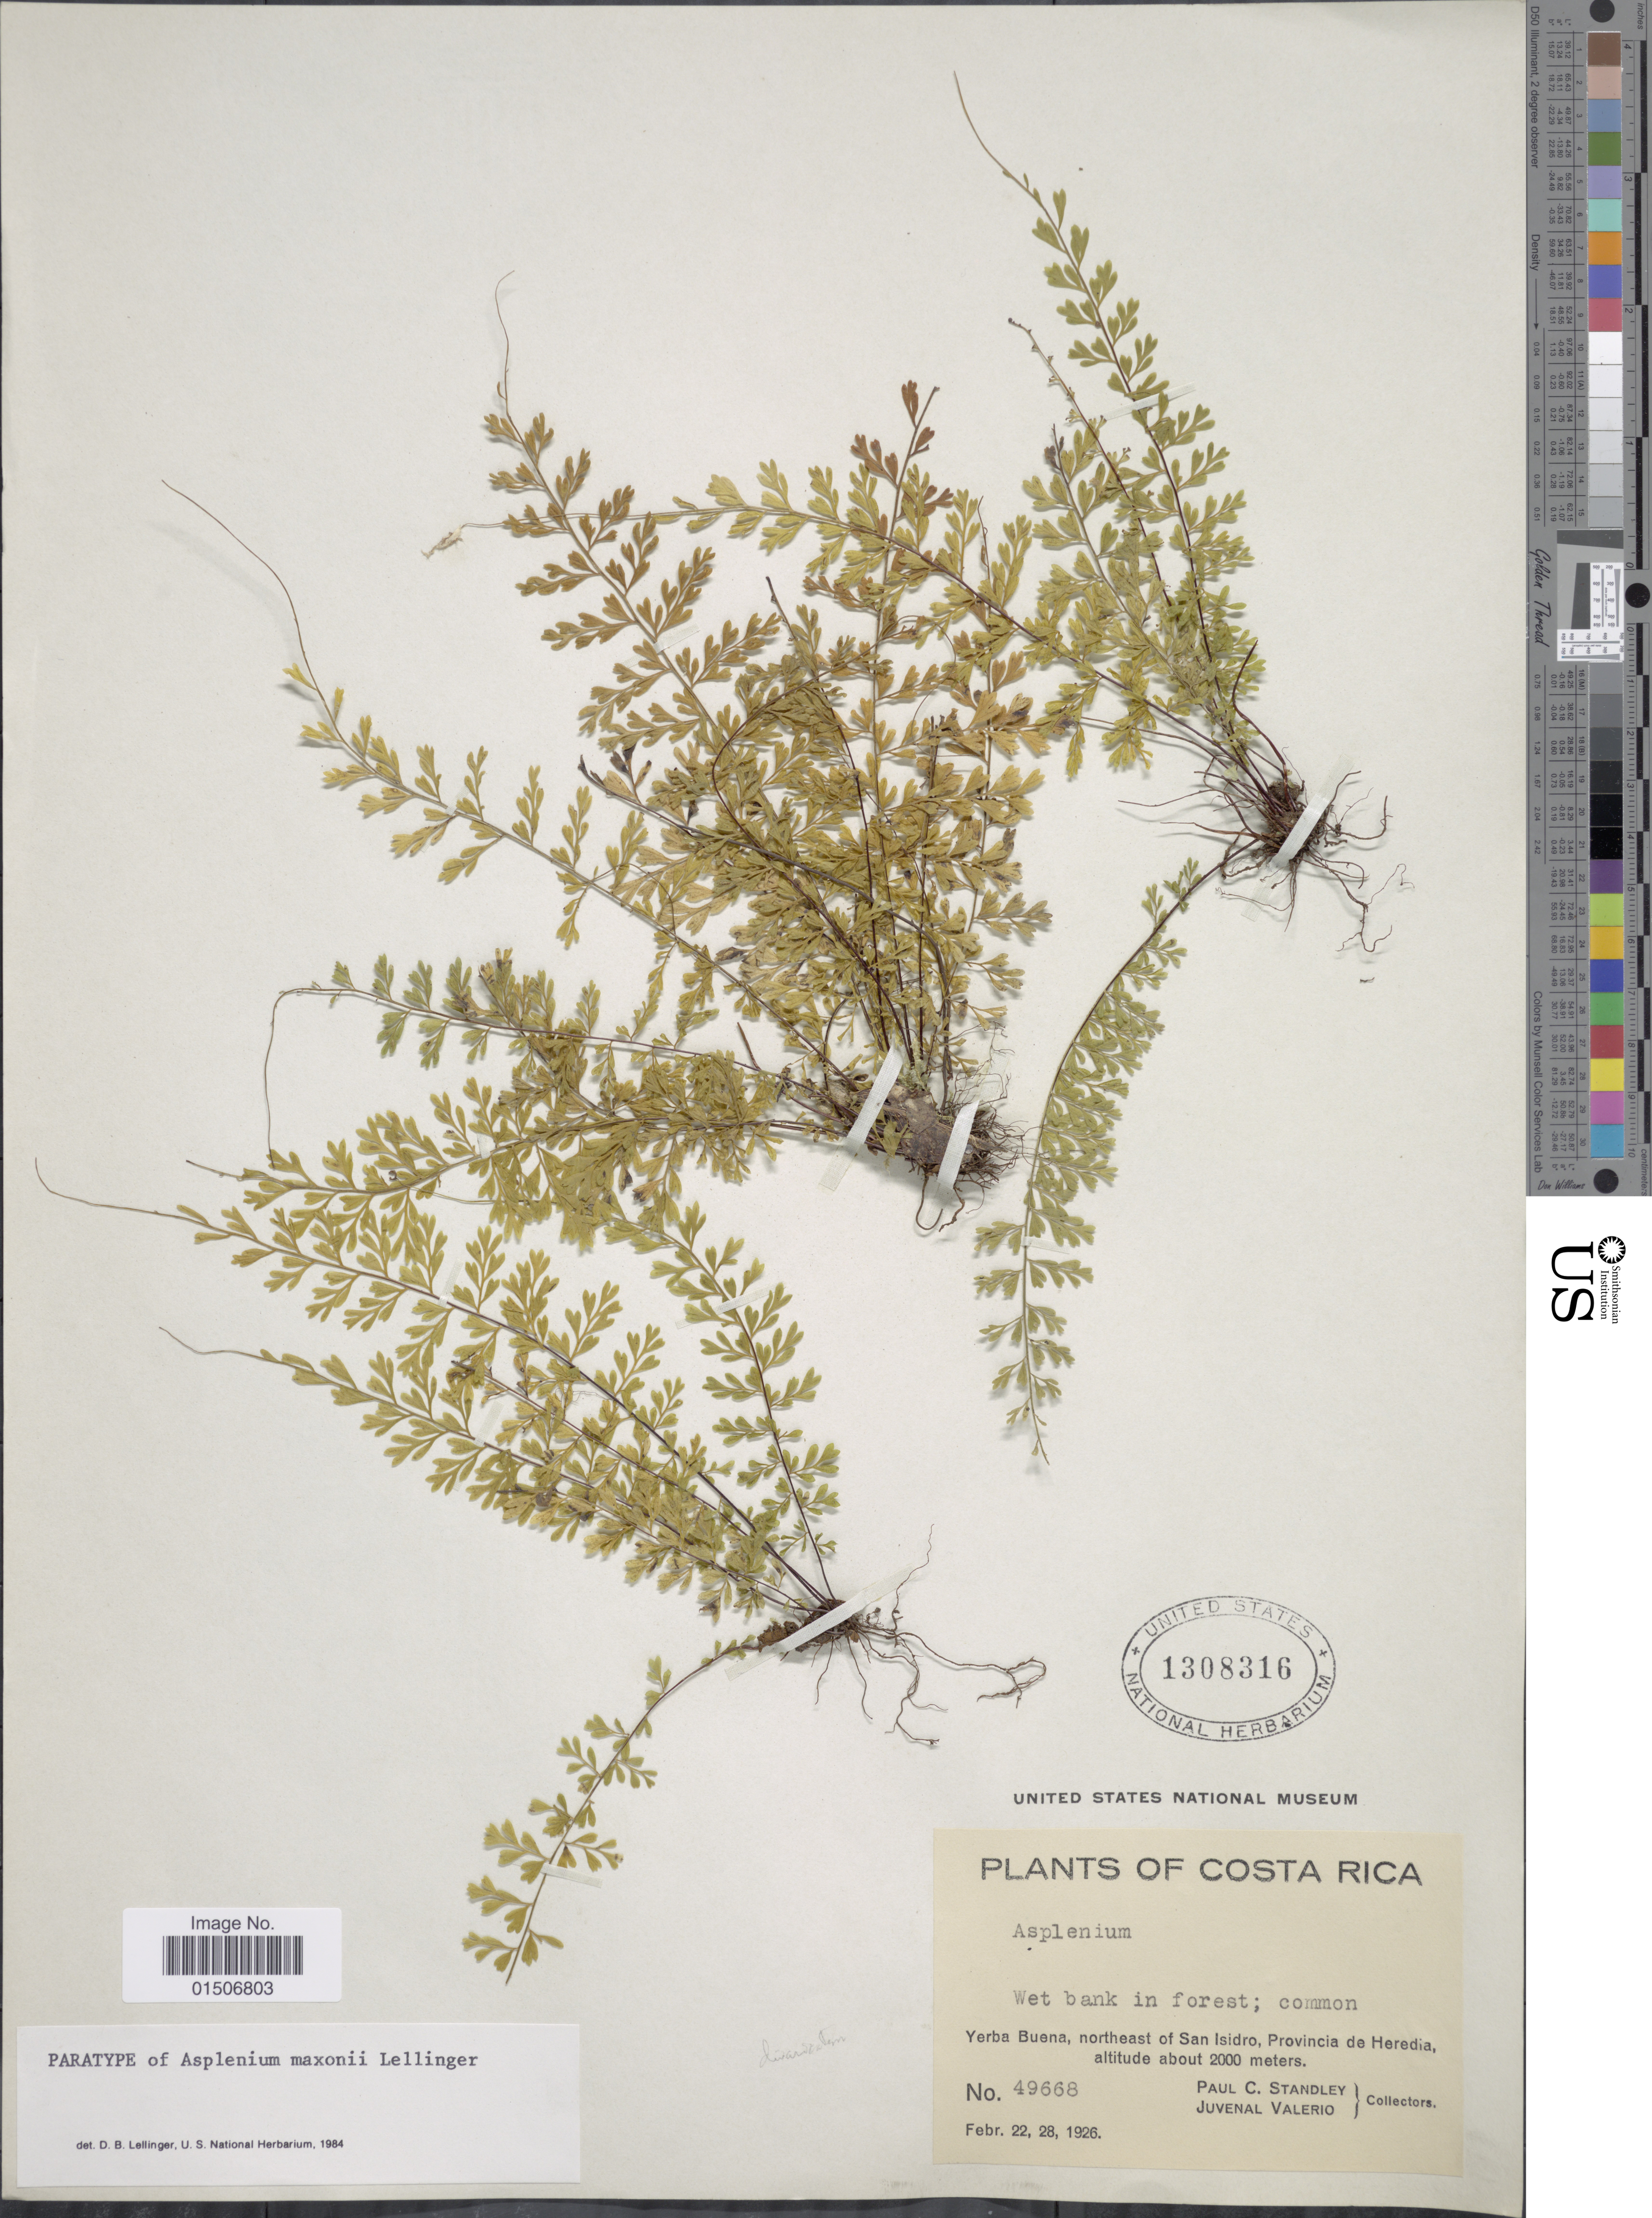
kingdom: Plantae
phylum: Tracheophyta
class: Polypodiopsida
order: Polypodiales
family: Aspleniaceae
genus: Asplenium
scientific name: Asplenium maxonii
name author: Lellinger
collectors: P. C. Standley & J. Valerio R.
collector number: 49668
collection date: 1926-02-22/1926-02-28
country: Costa Rica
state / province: Heredia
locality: Wet bank in forest, Yerba Buena, northeast of San Isidro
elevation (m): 2000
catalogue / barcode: US 1308316